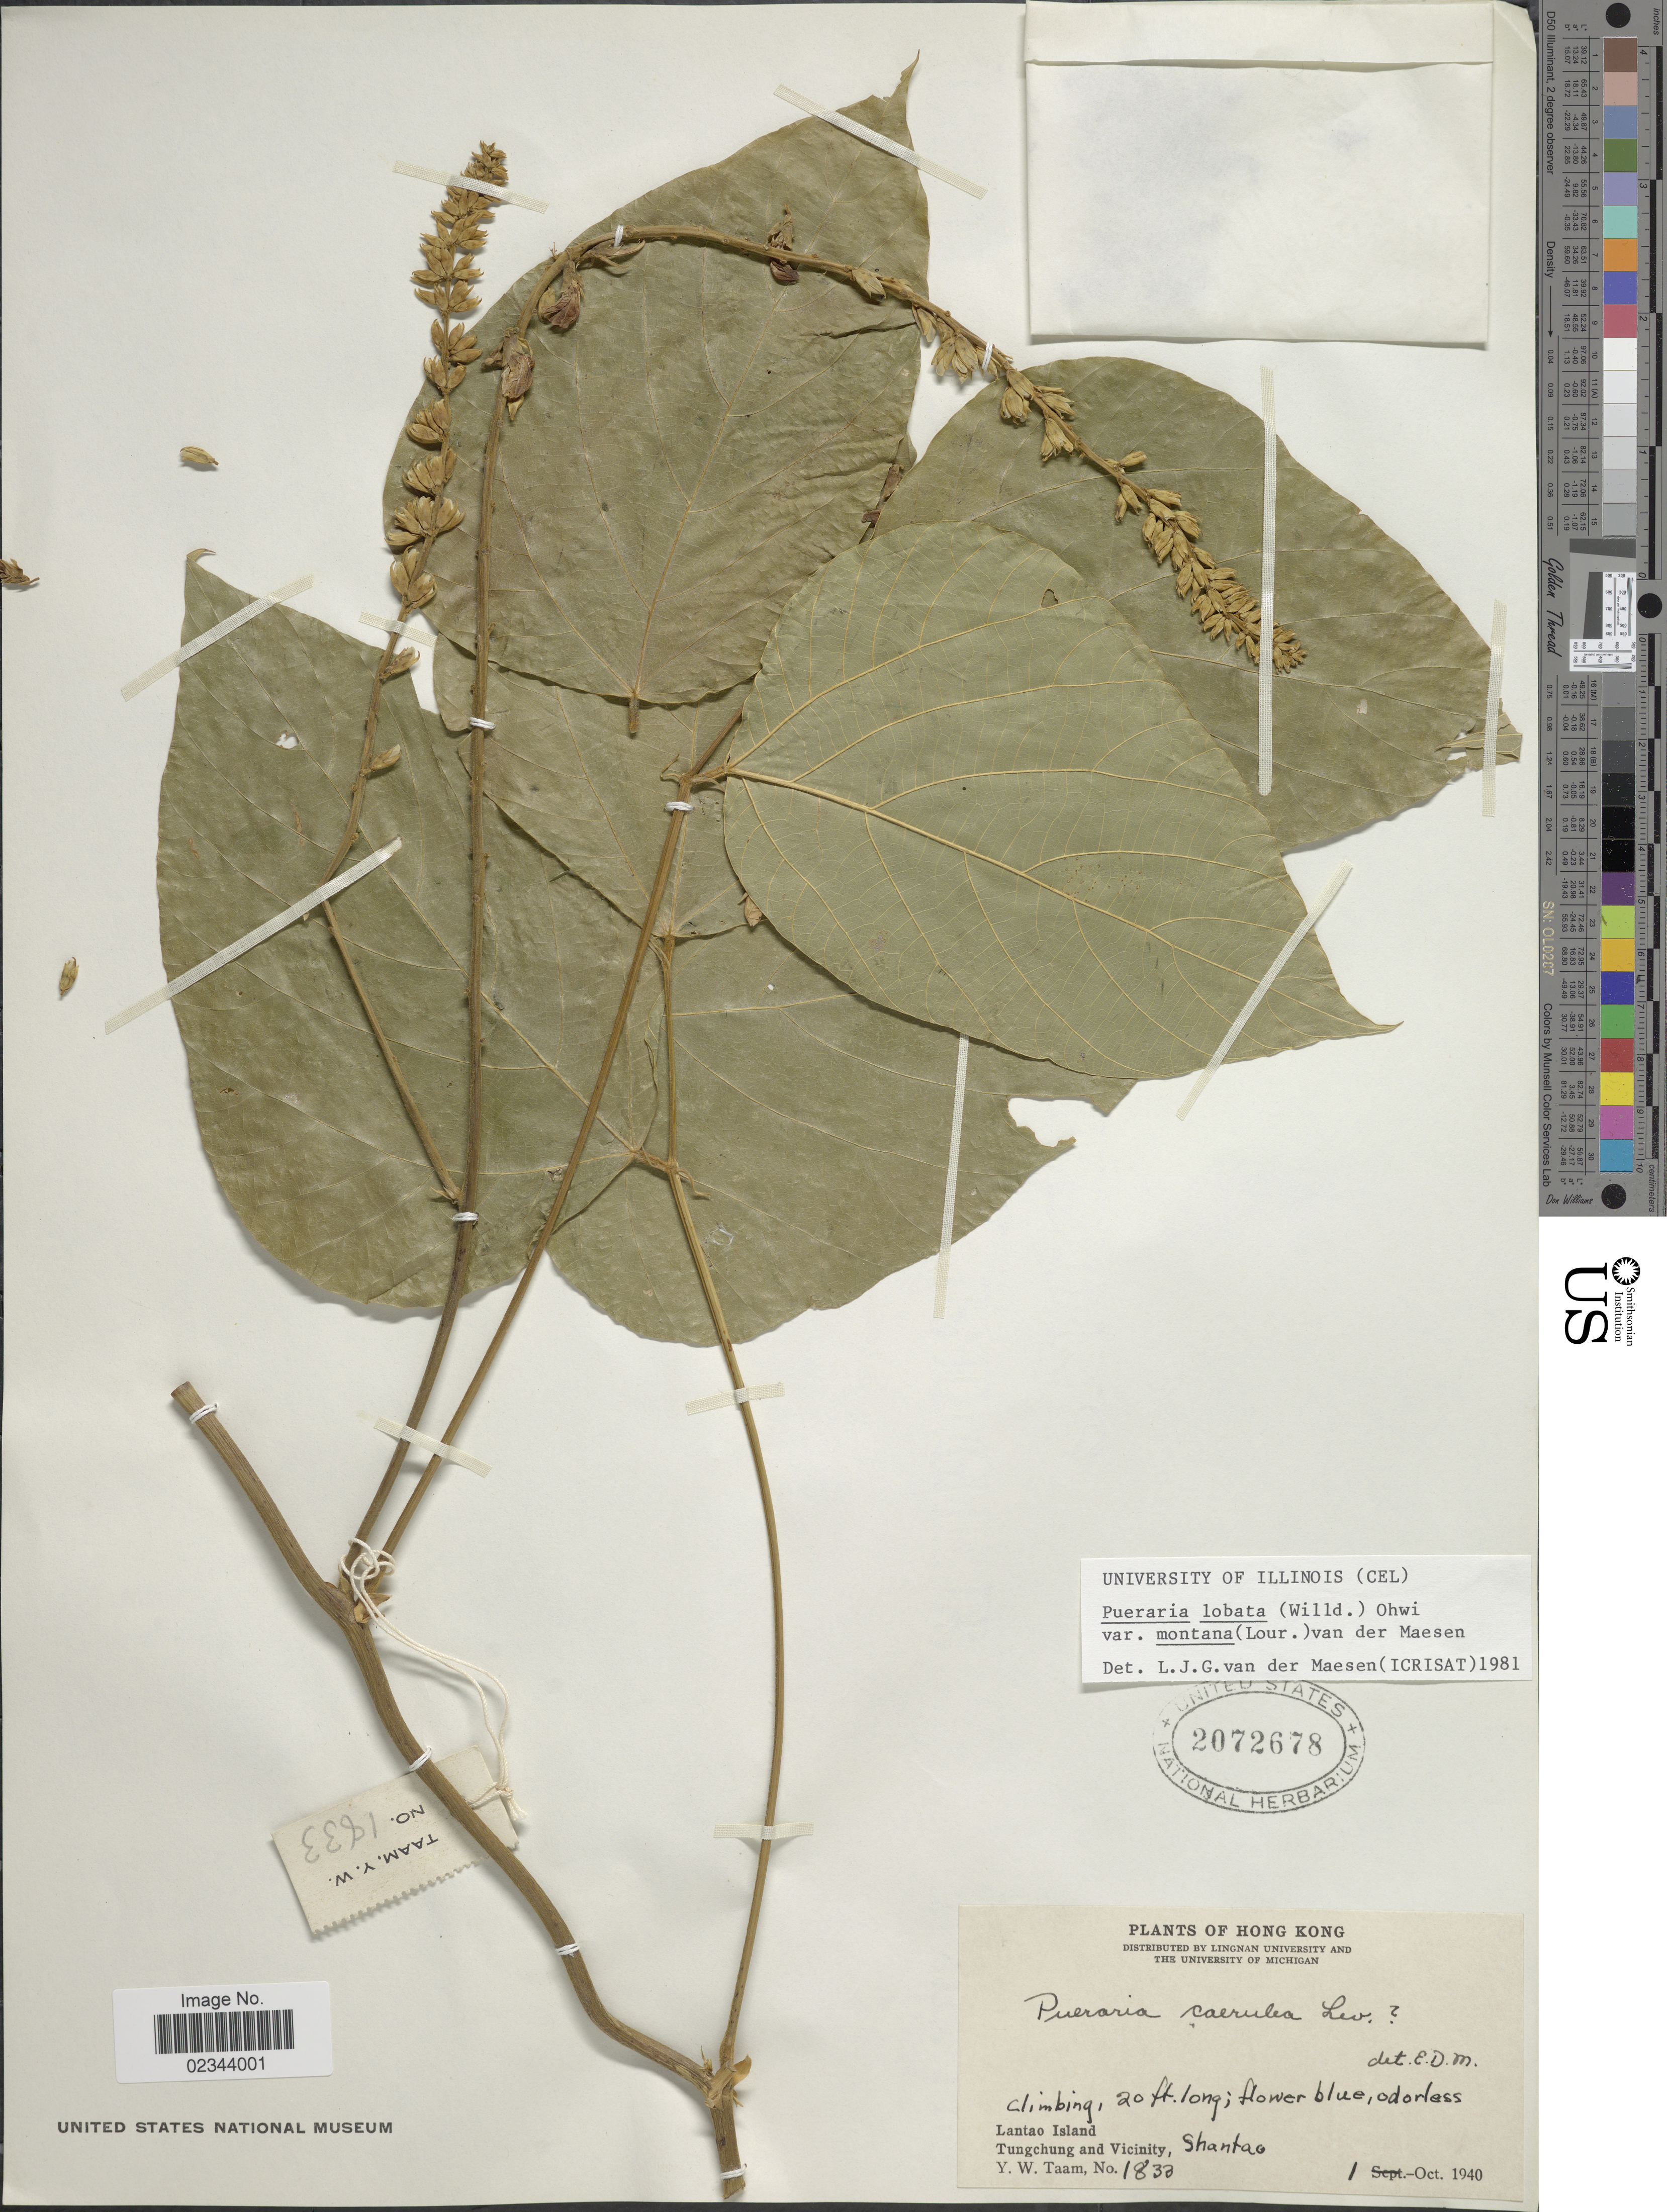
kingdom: Plantae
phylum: Tracheophyta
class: Magnoliopsida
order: Fabales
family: Fabaceae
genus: Pueraria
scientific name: Pueraria lobata var. montana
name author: (Lour.) Maesen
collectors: Y. W. Taam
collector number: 1833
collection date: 1940-10-01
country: China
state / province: Hong Kong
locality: Lantao Island, Tungchung and Vicinity, Shantao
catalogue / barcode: US 2072678